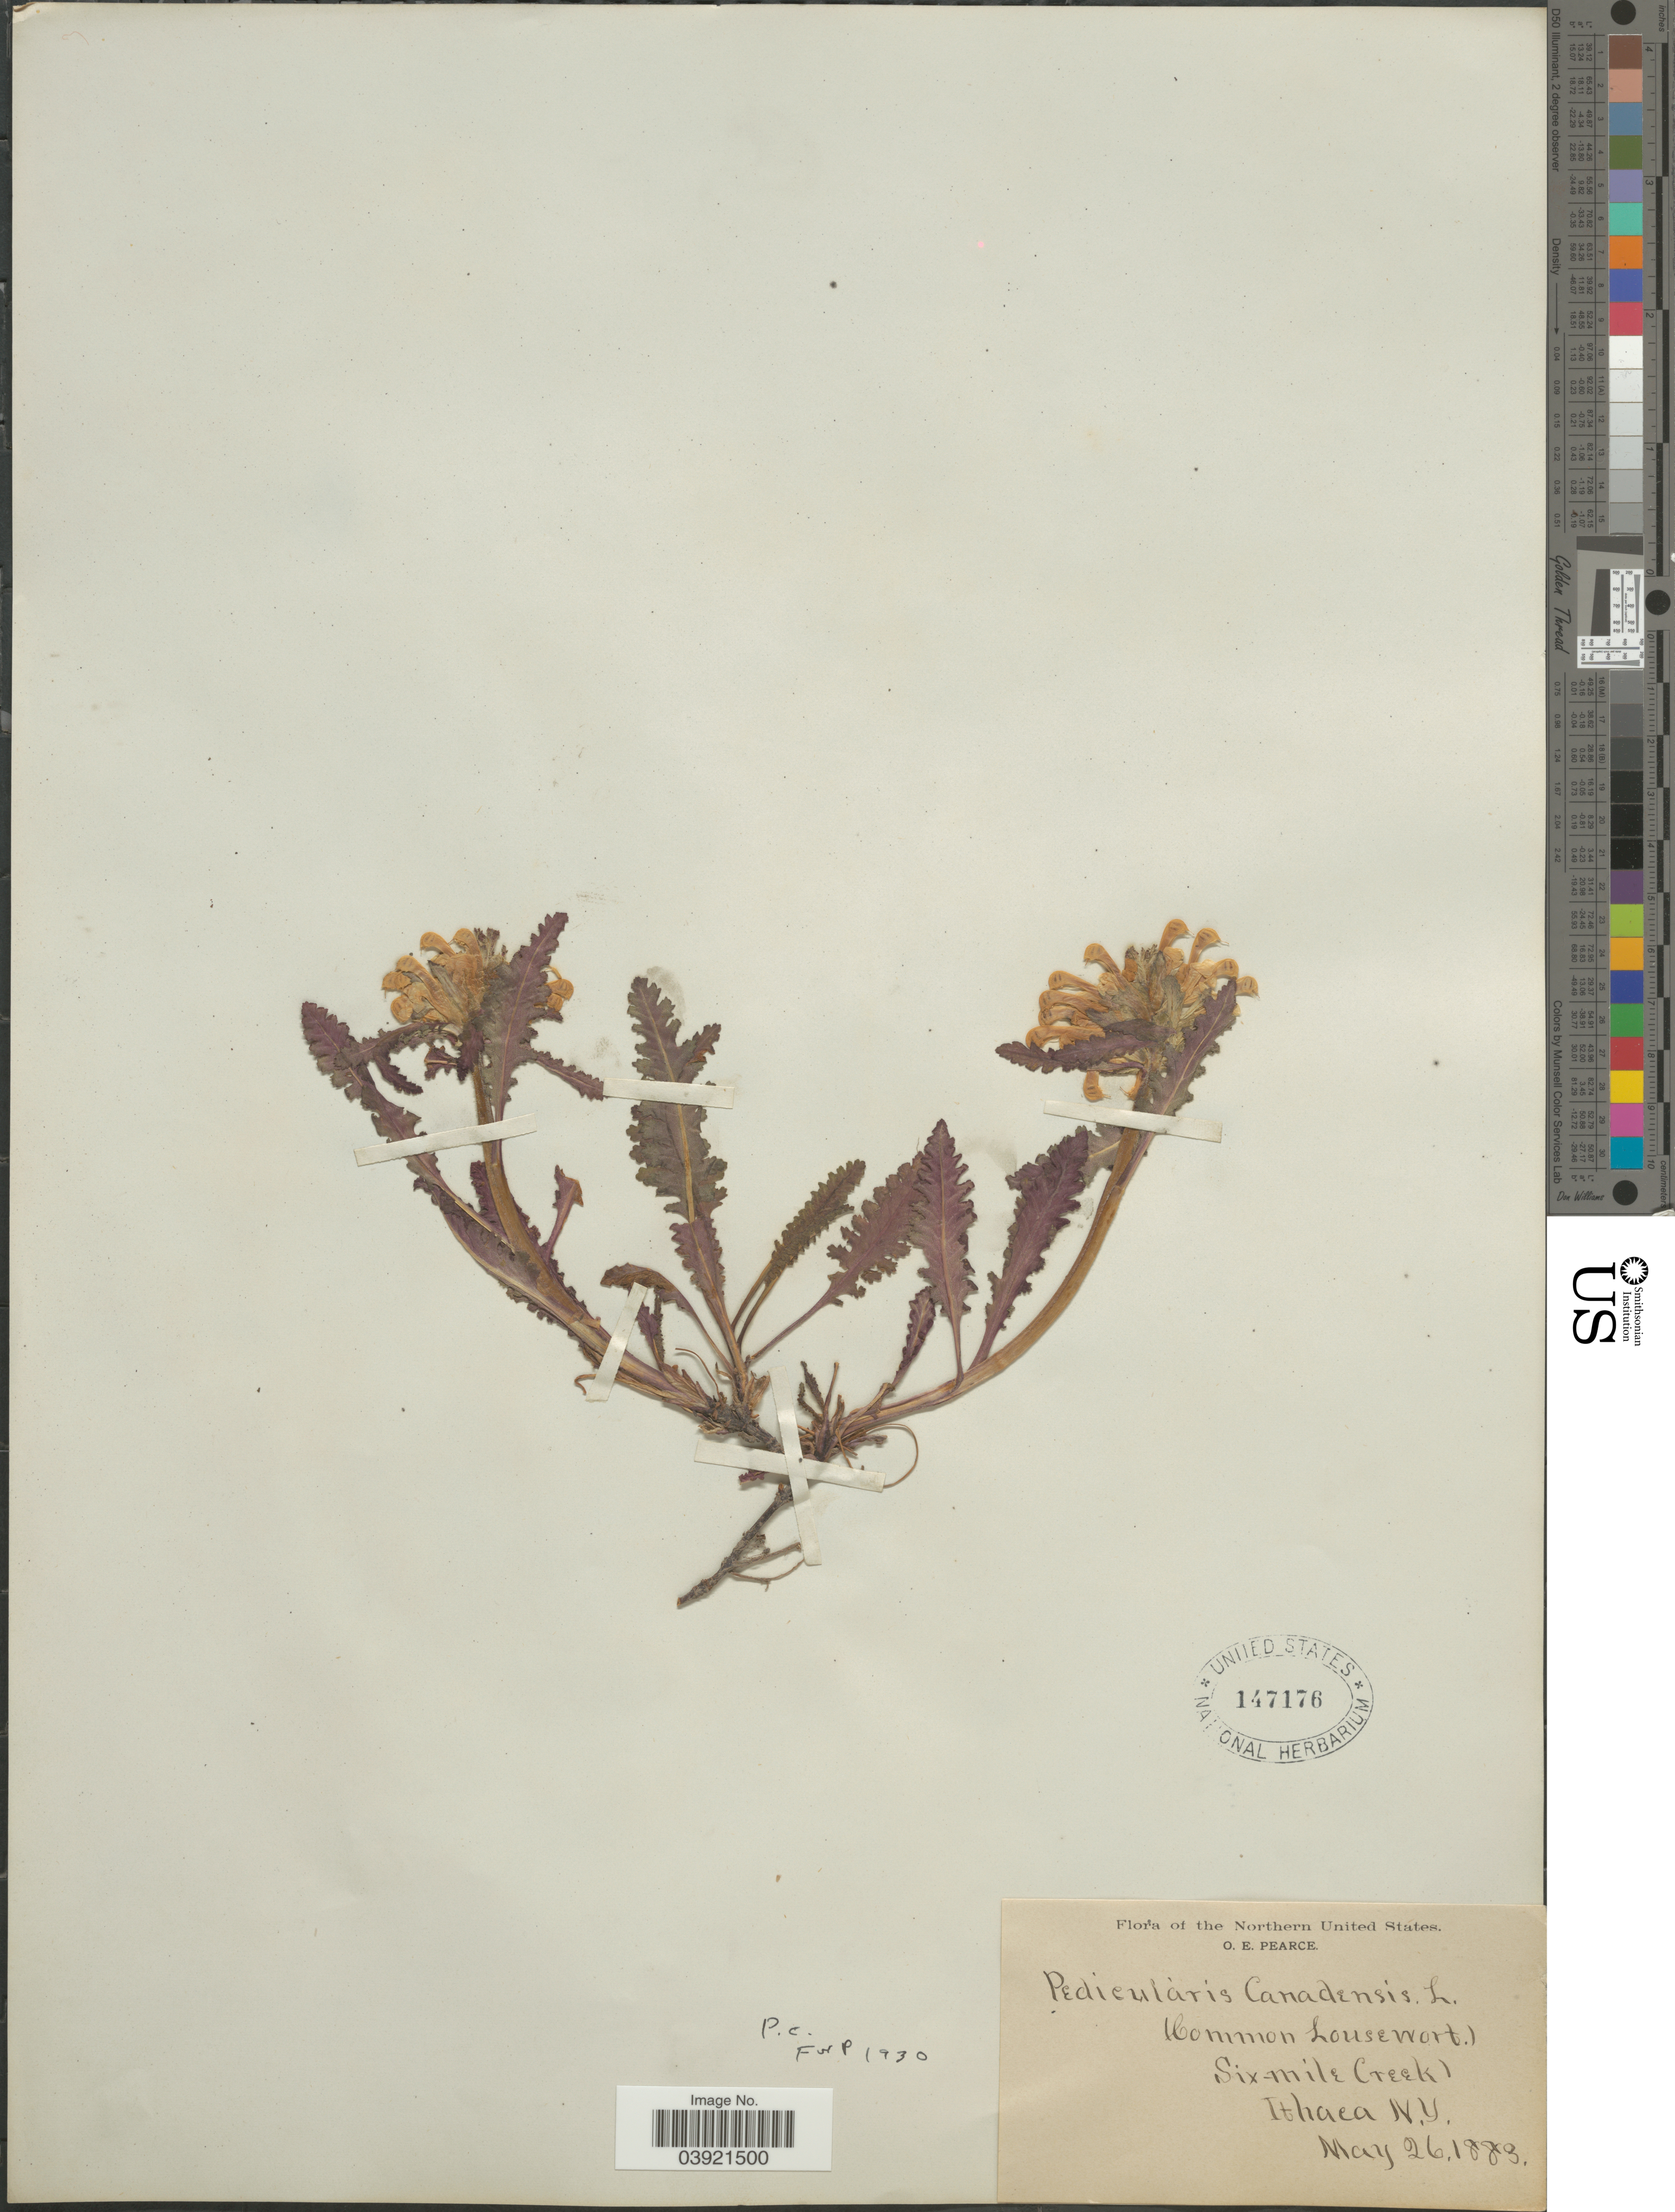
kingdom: Plantae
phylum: Tracheophyta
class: Magnoliopsida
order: Lamiales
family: Orobanchaceae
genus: Pedicularis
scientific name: Pedicularis canadensis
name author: L.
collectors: O. E. Pearce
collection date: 1883-05-26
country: United States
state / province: New York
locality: The Northern United States. Six-mile Creek. Ithaca.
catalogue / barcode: US 147176